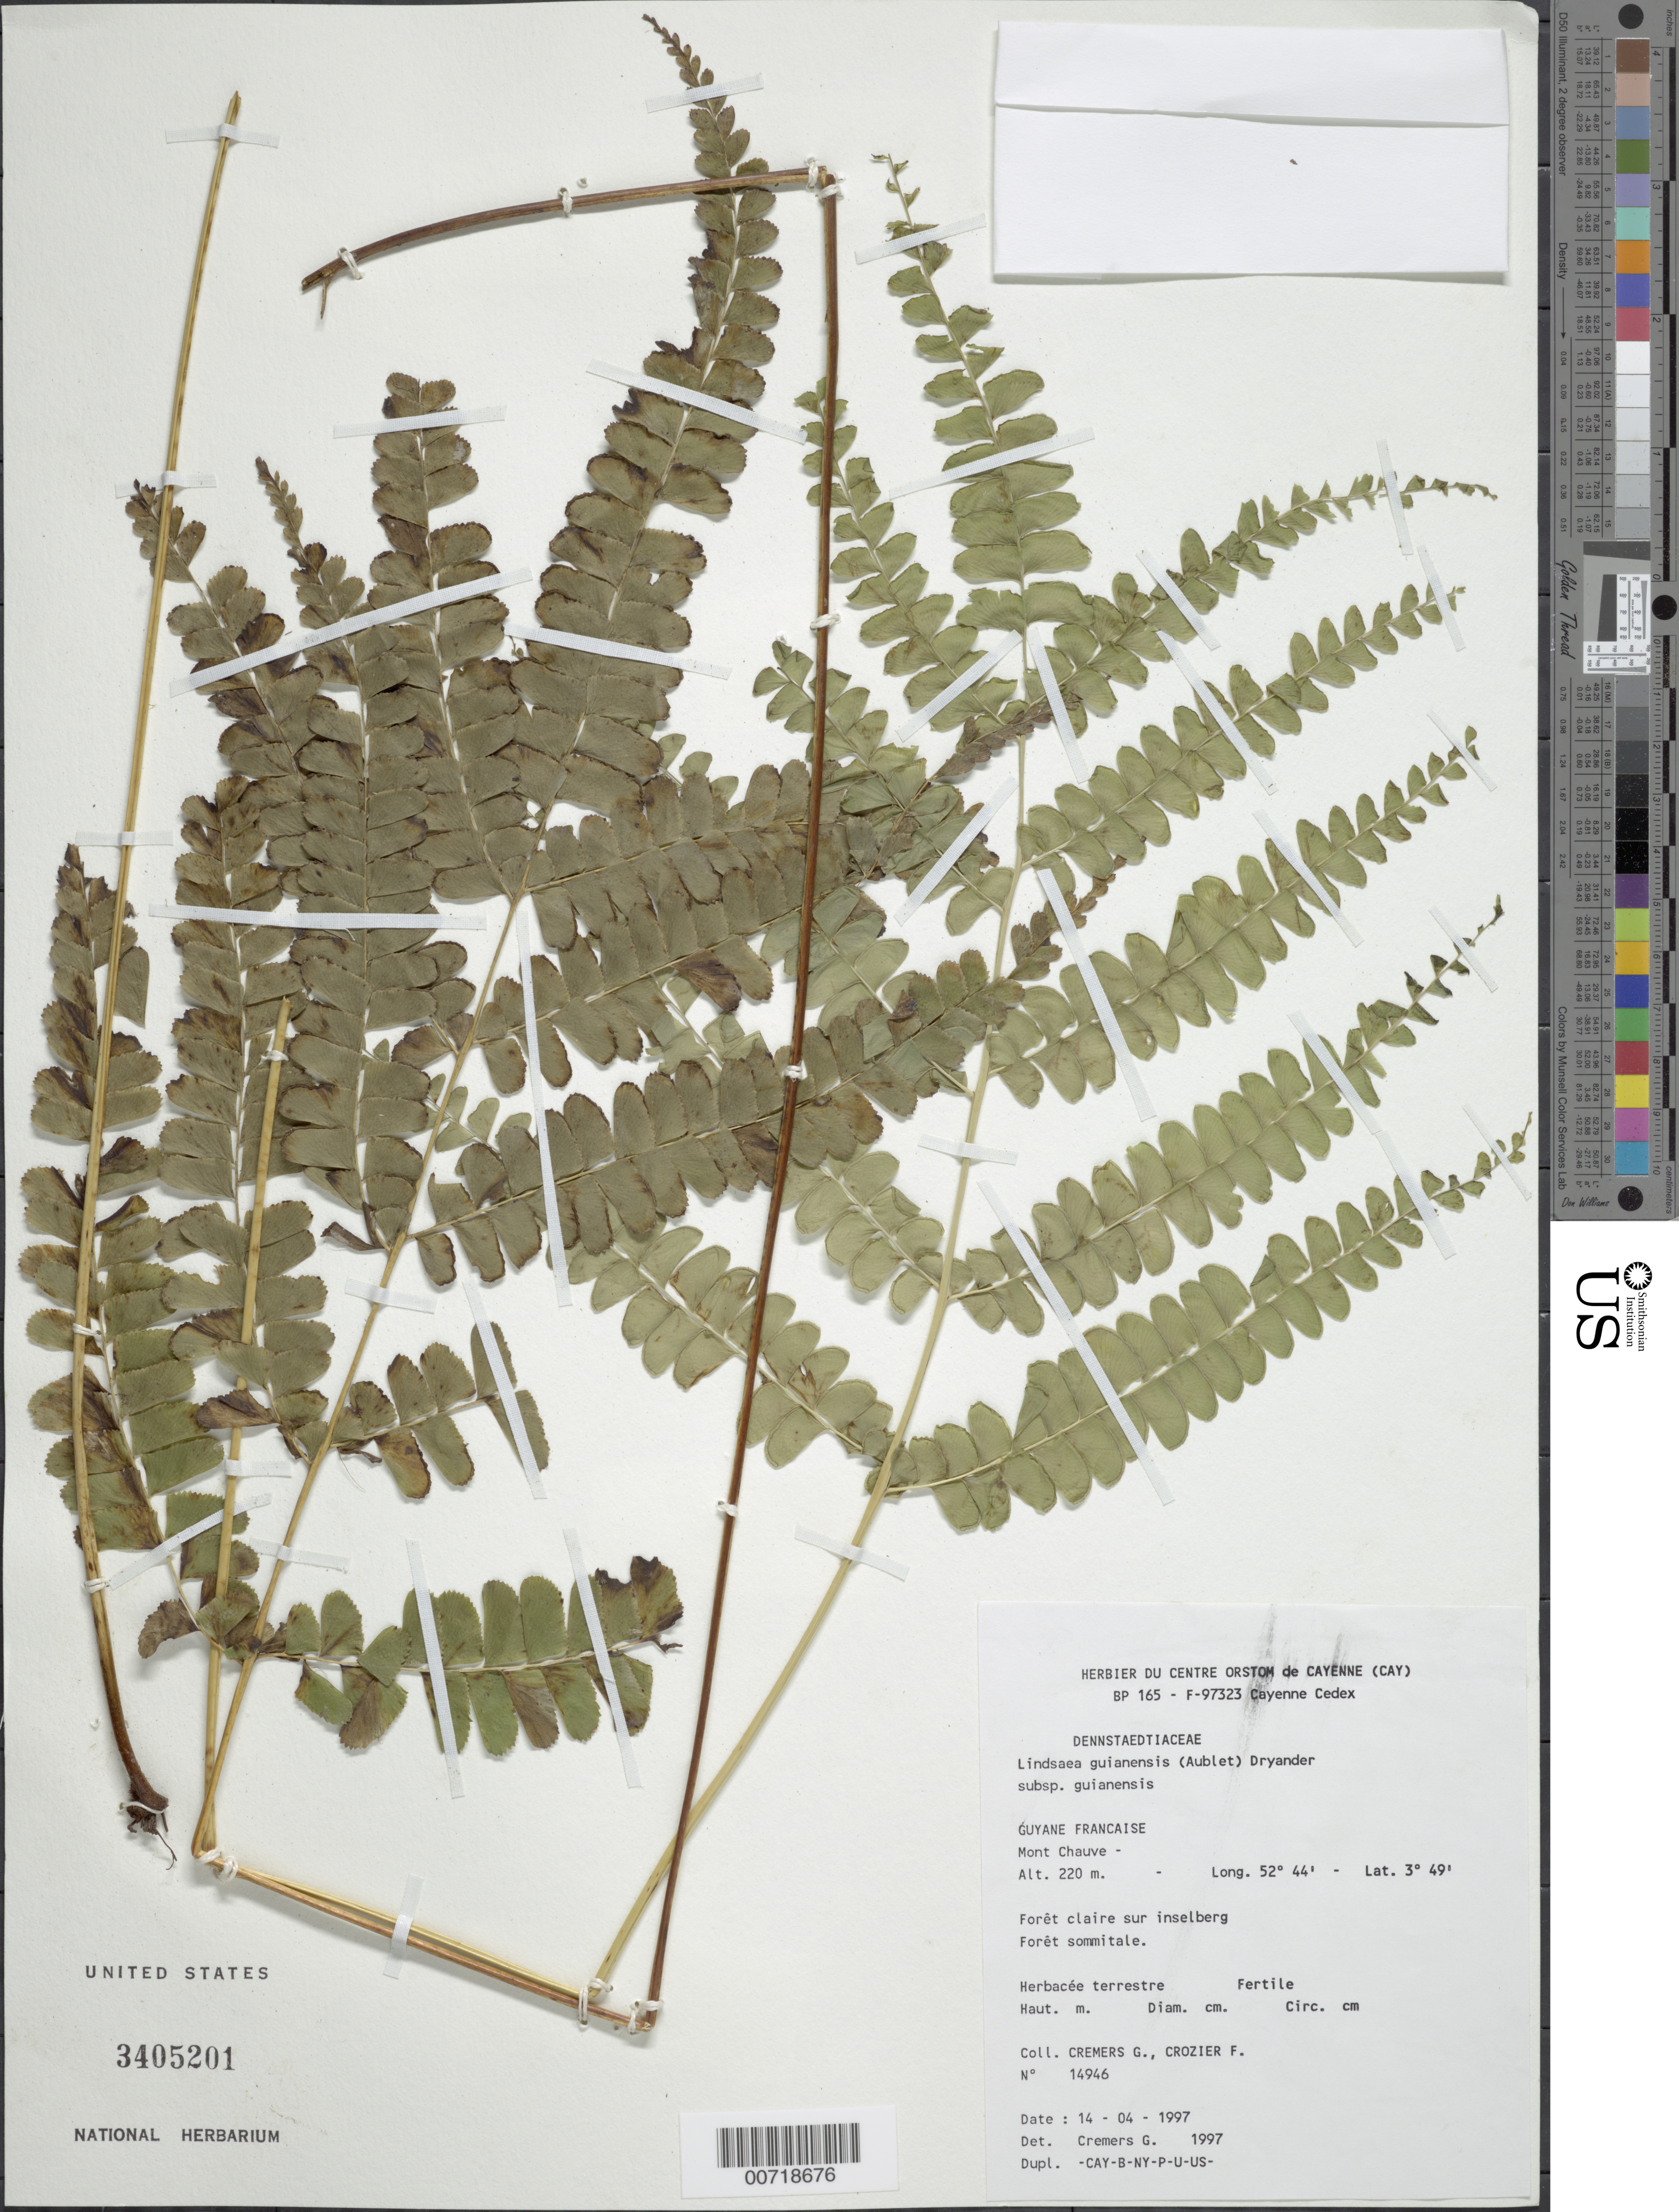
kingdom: Plantae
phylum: Tracheophyta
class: Polypodiopsida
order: Polypodiales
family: Lindsaeaceae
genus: Lindsaea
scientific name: Lindsaea guianensis subsp. guianensis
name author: (Aubl.) Dryand.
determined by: Cremers, Georges A.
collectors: G. Cremers & F. Crozier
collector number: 14946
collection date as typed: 14-Apr-97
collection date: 1997-04-14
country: French Guiana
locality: Mont Chauve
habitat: Forêt claire sur inselberg; forêt sommitale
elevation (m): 220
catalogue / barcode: US 3405201